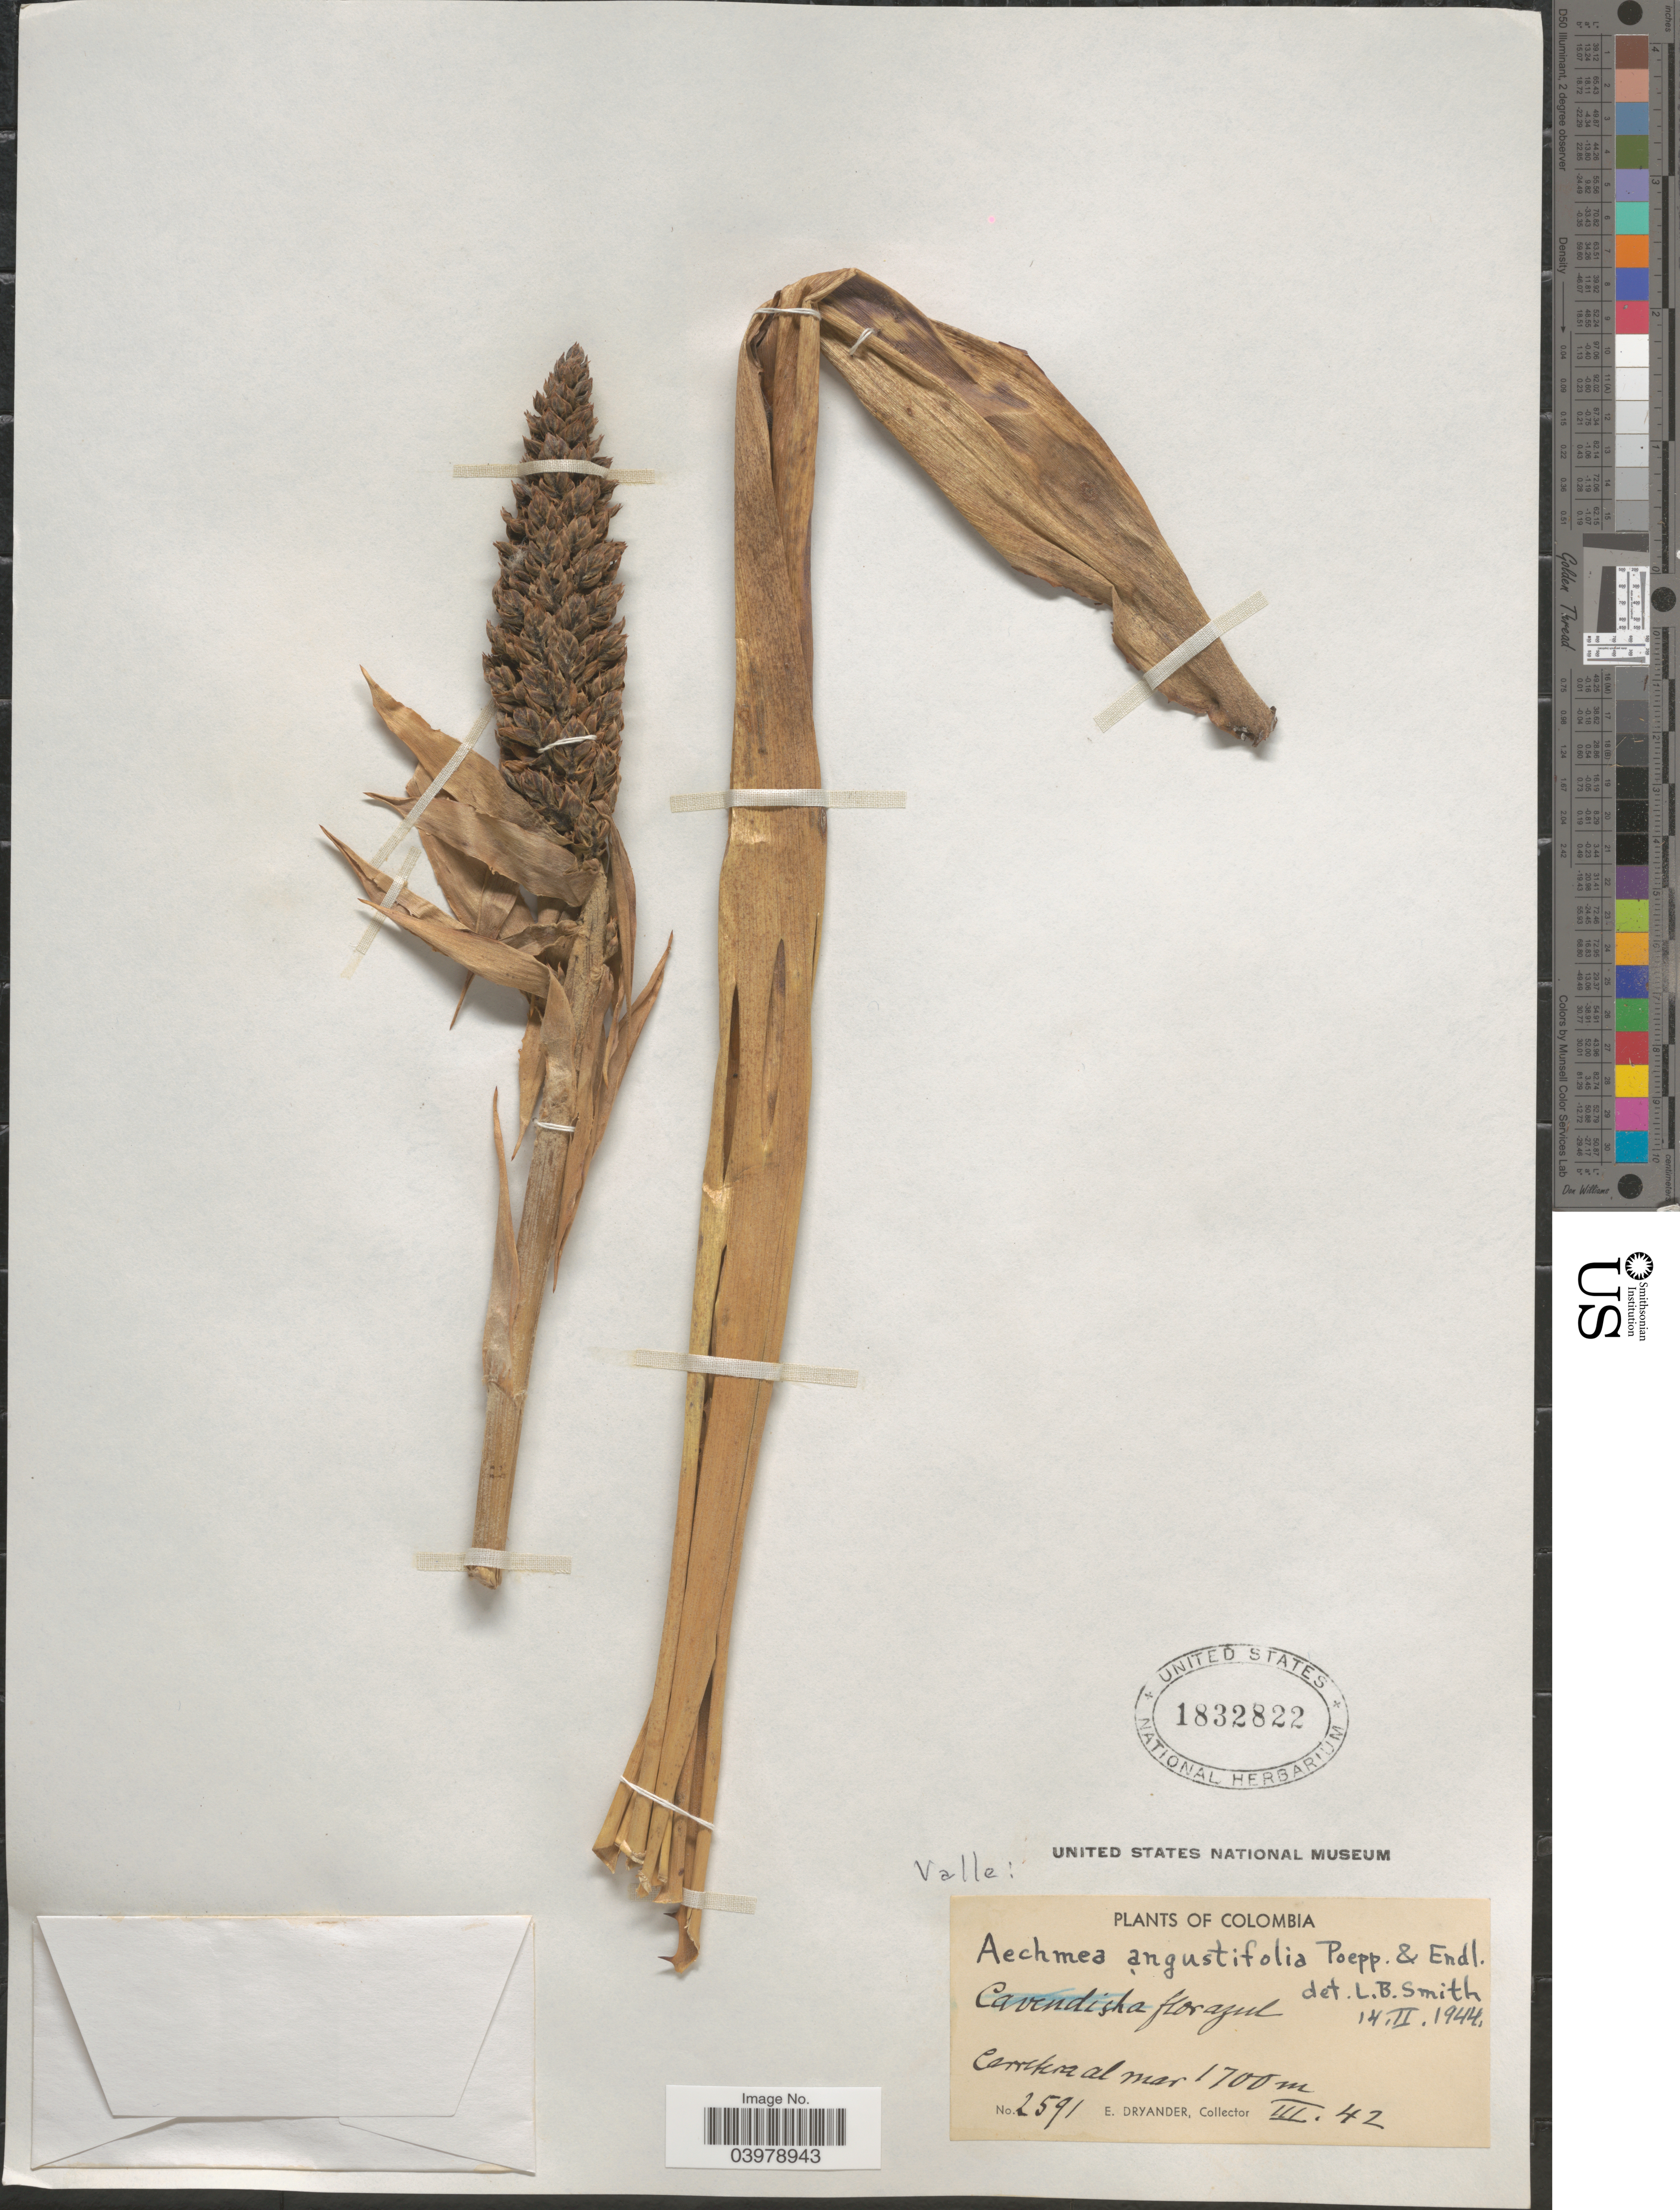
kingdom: Plantae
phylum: Tracheophyta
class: Liliopsida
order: Poales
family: Bromeliaceae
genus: Aechmea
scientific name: Aechmea angustifolia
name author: Poepp. & Endl.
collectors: E. Dryander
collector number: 2591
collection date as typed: Transcribed d/m/y: /3/42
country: Colombia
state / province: Valle del Cauca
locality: Valle: Carretera al mar.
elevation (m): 1700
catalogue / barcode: US 1832822